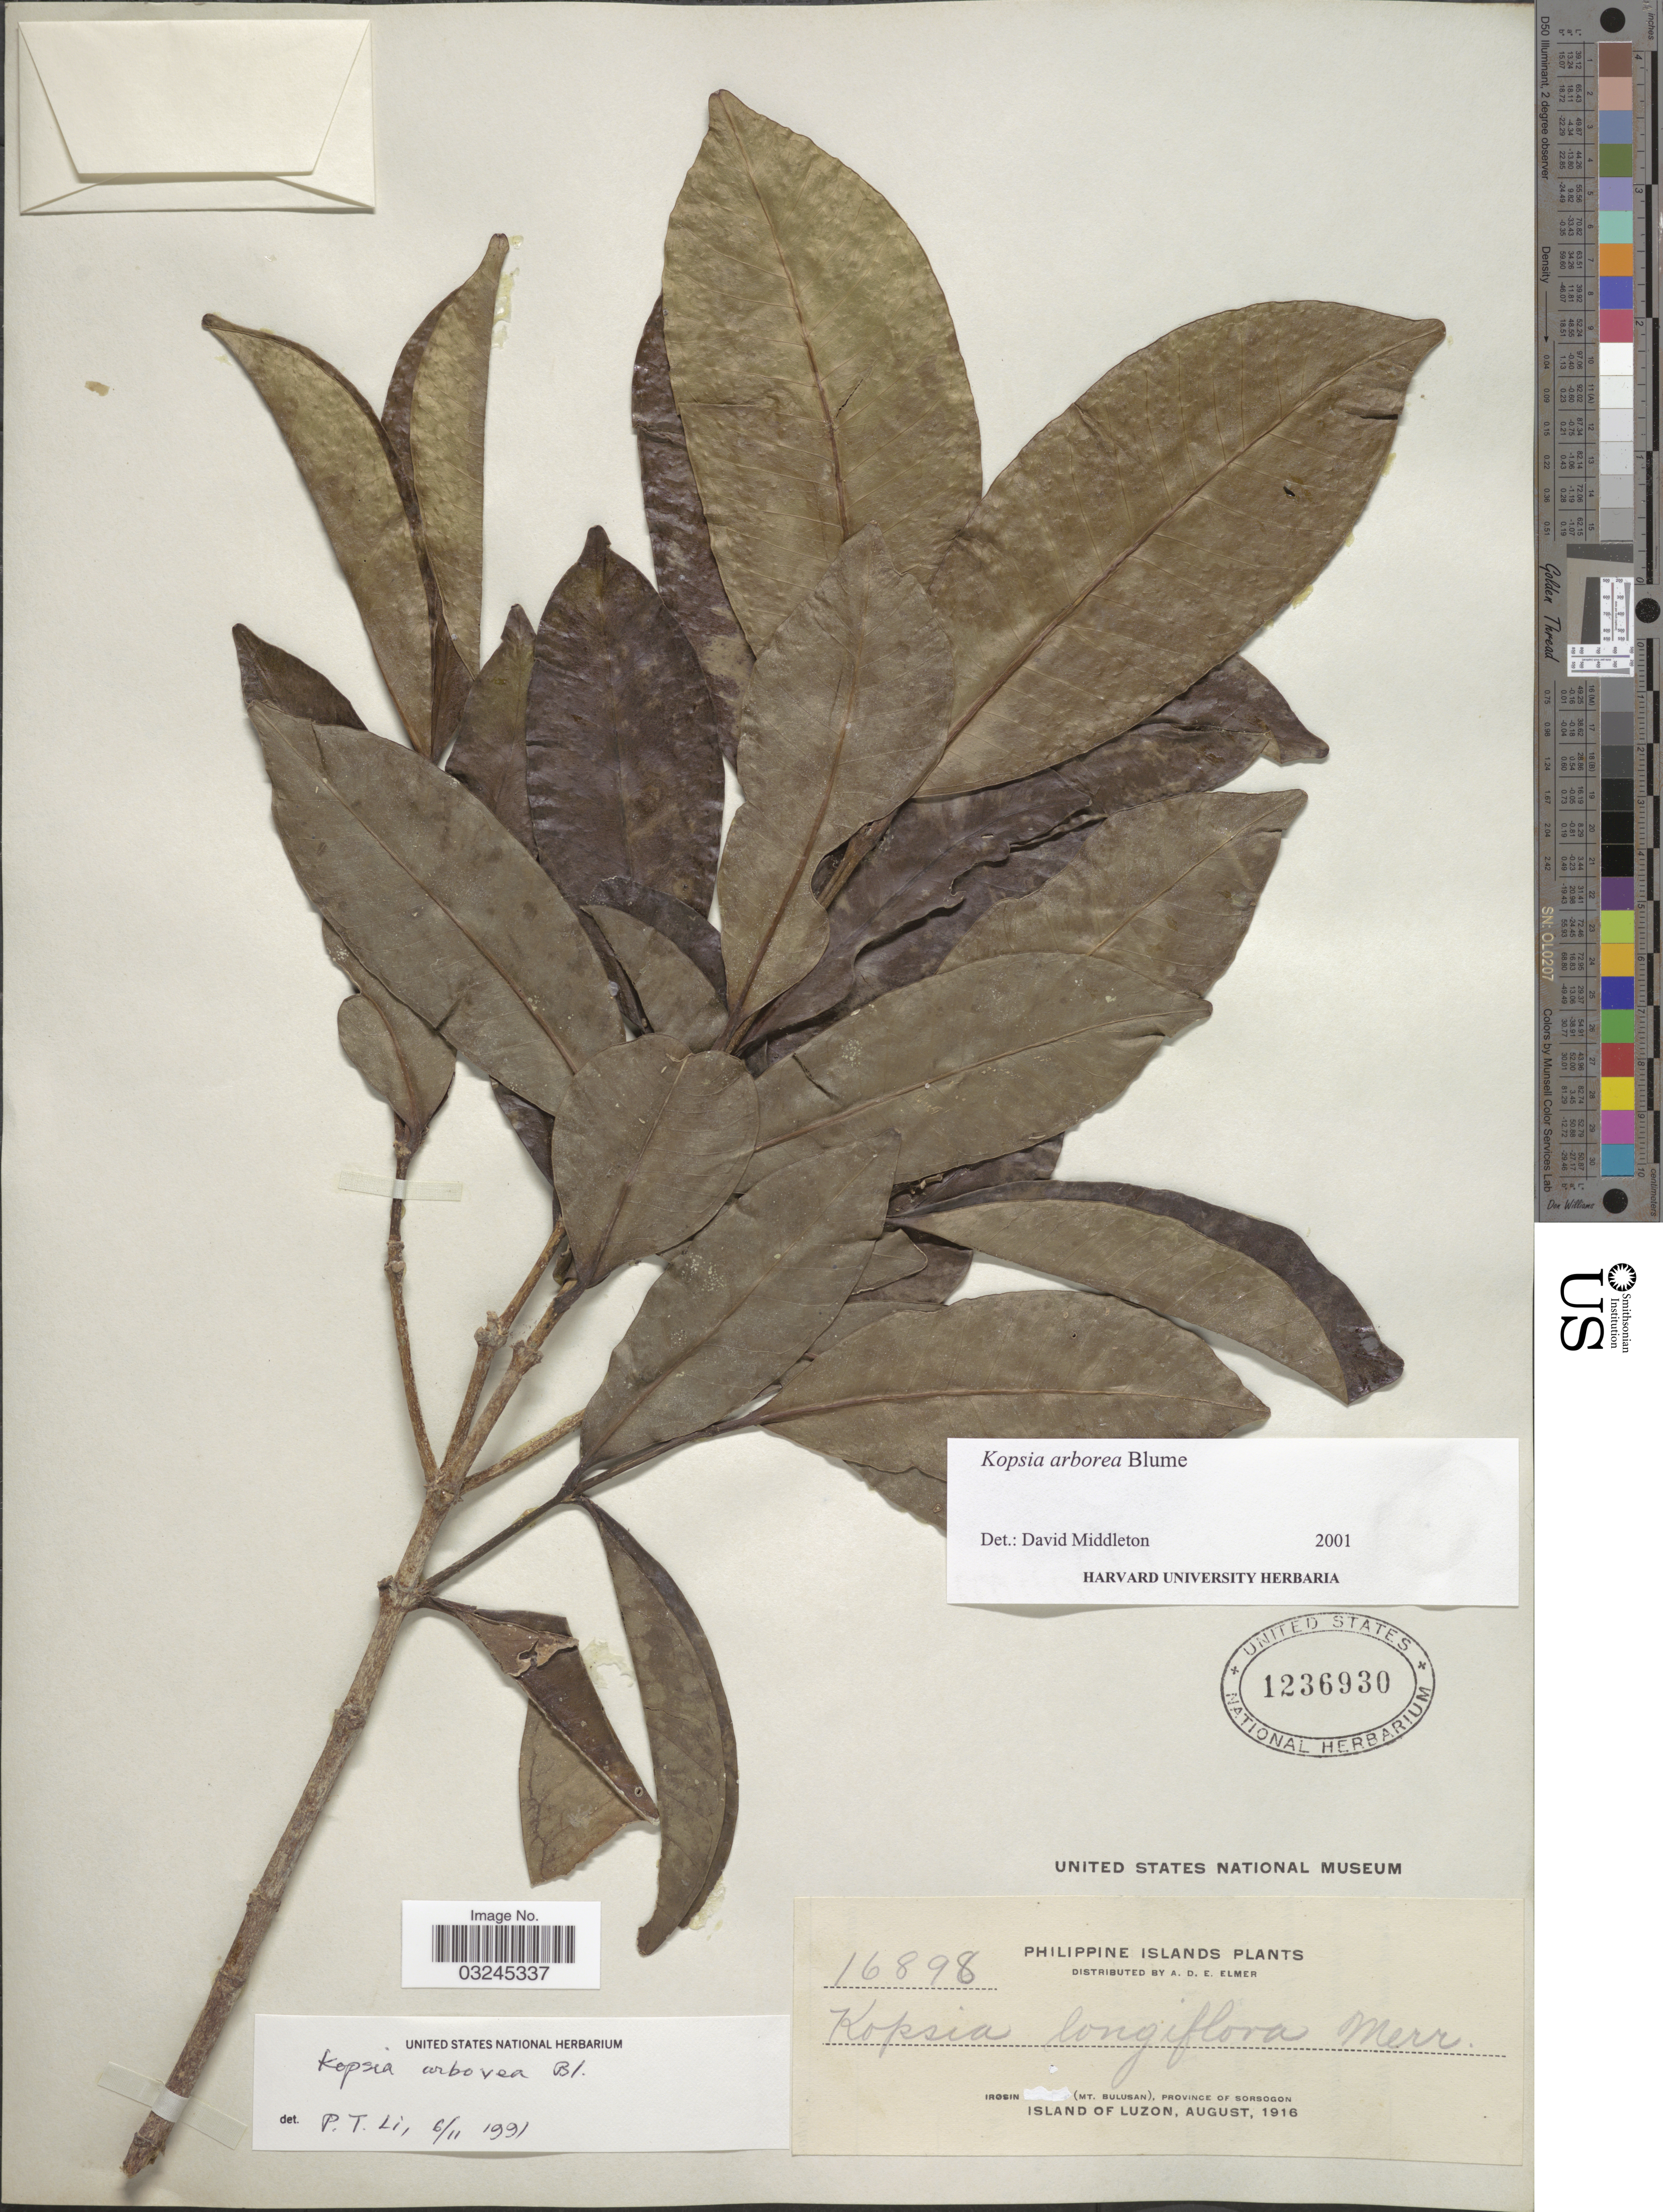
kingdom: Plantae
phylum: Tracheophyta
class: Magnoliopsida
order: Gentianales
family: Apocynaceae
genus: Kopsia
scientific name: Kopsia arborea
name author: Blume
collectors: A. D. E. Elmer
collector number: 16898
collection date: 1916-08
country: Philippines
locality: Irosin (Mt. Bulusan), Province of Sorsogon. Island of Luzon.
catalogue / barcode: US 1236930